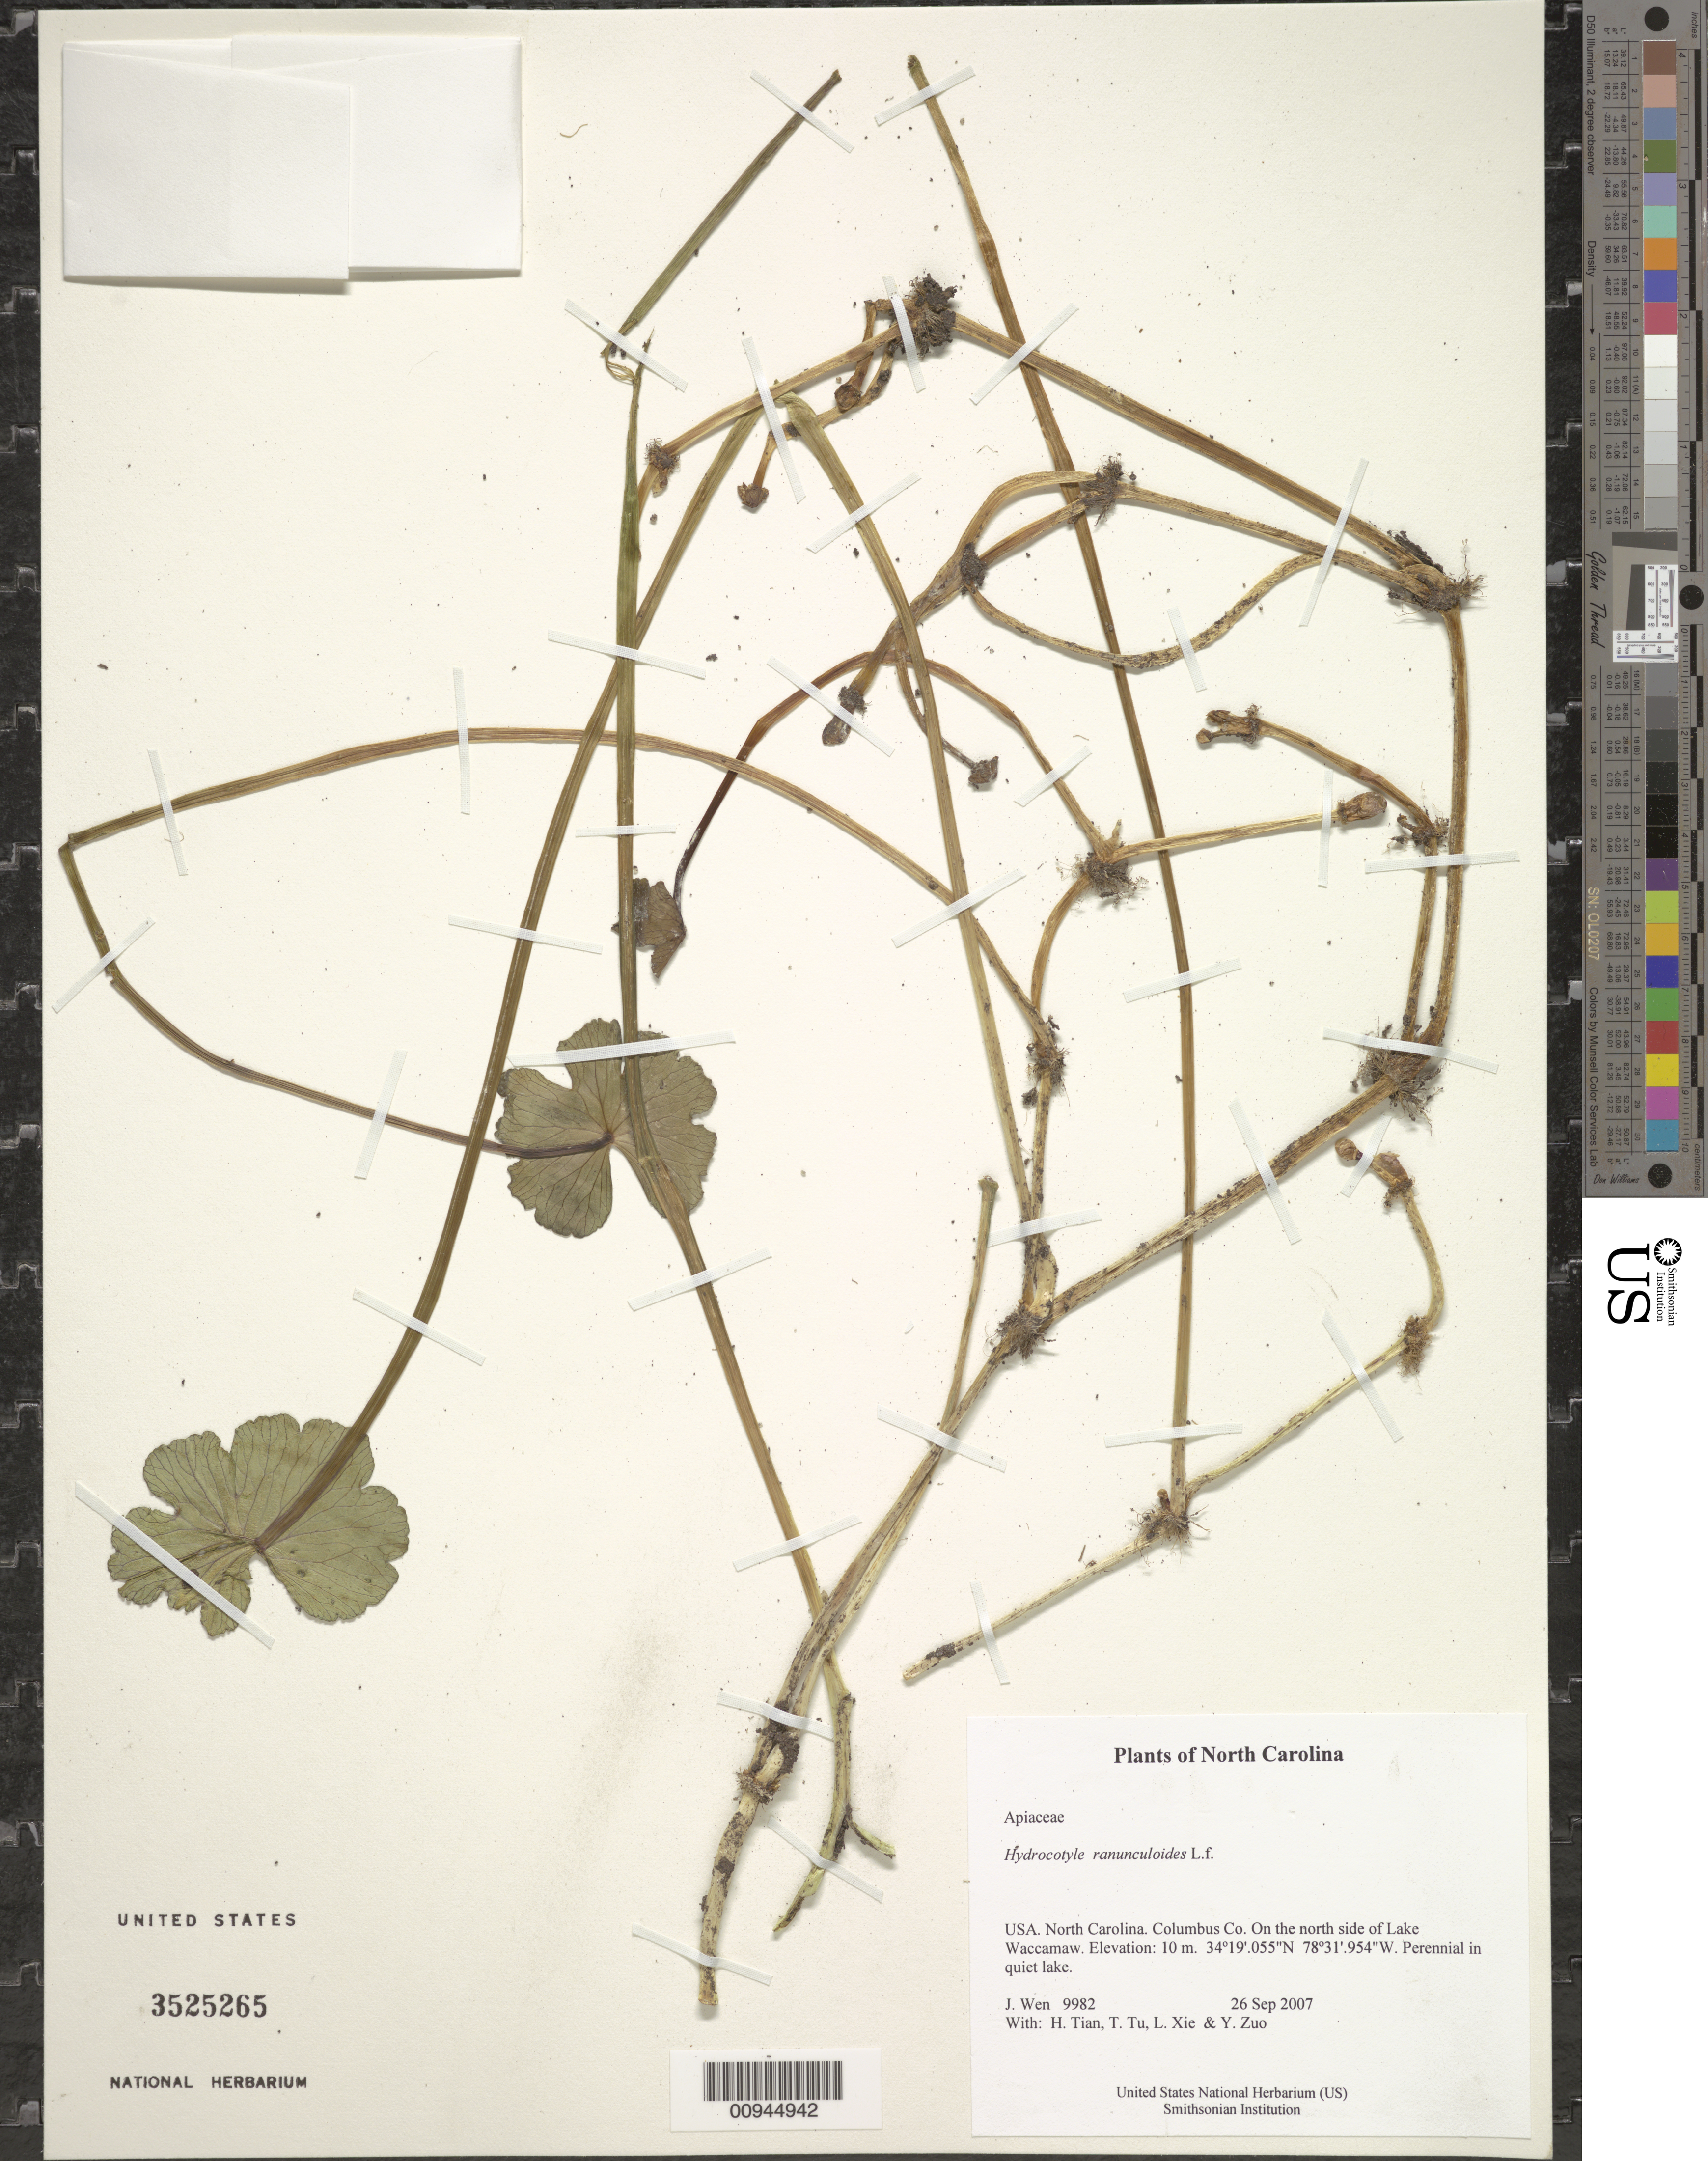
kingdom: Plantae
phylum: Tracheophyta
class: Magnoliopsida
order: Apiales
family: Araliaceae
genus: Hydrocotyle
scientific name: Hydrocotyle ranunculoides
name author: L. f.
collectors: J. Wen, H. Tian, T. Tu, L. Xie & Y. Zuo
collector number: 9982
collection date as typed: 26 Sep 2007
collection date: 2007-09-26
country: United States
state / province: North Carolina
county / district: Columbus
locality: On the north side of Lake Waccamaw.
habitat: In quiet lake.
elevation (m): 10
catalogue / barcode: US 3525265